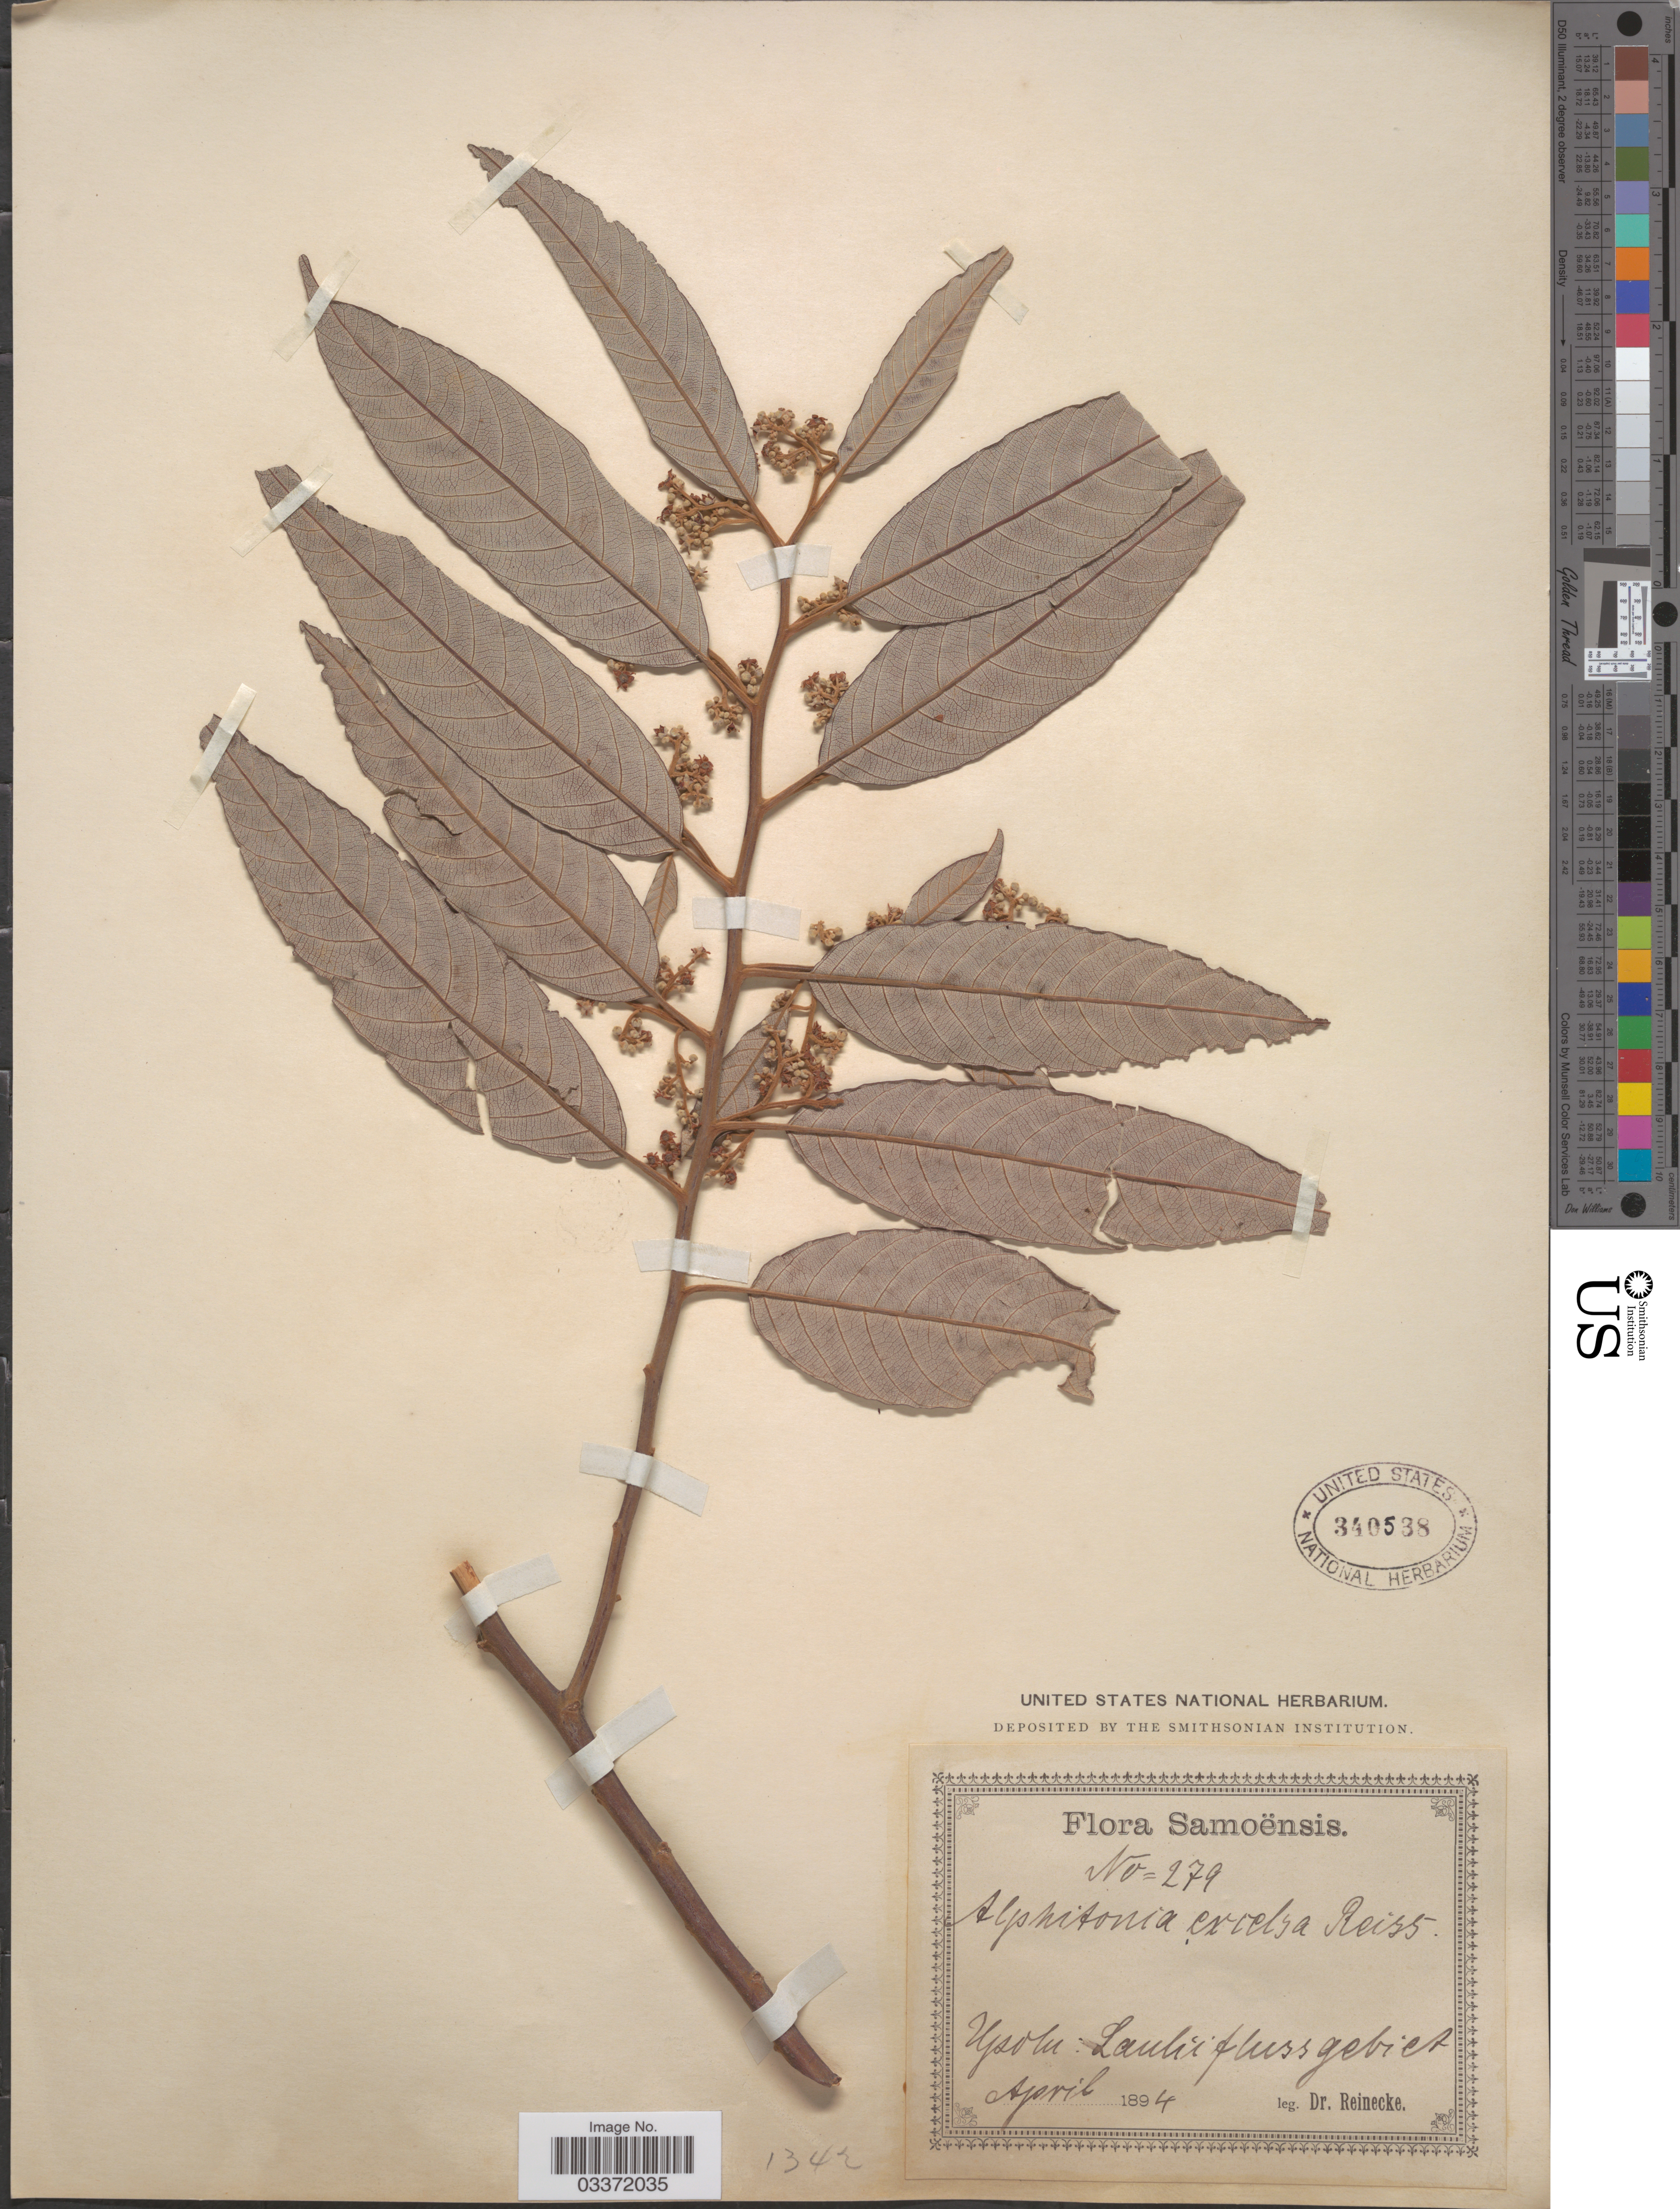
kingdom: Plantae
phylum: Tracheophyta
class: Magnoliopsida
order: Rosales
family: Rhamnaceae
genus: Alphitonia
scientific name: Alphitonia excelsa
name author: Reissek ex Endl.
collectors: Reineck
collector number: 279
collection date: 1894-04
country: Samoa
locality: Samoënsis. Upolu: Laulii fluss gebiet.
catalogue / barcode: US 340538